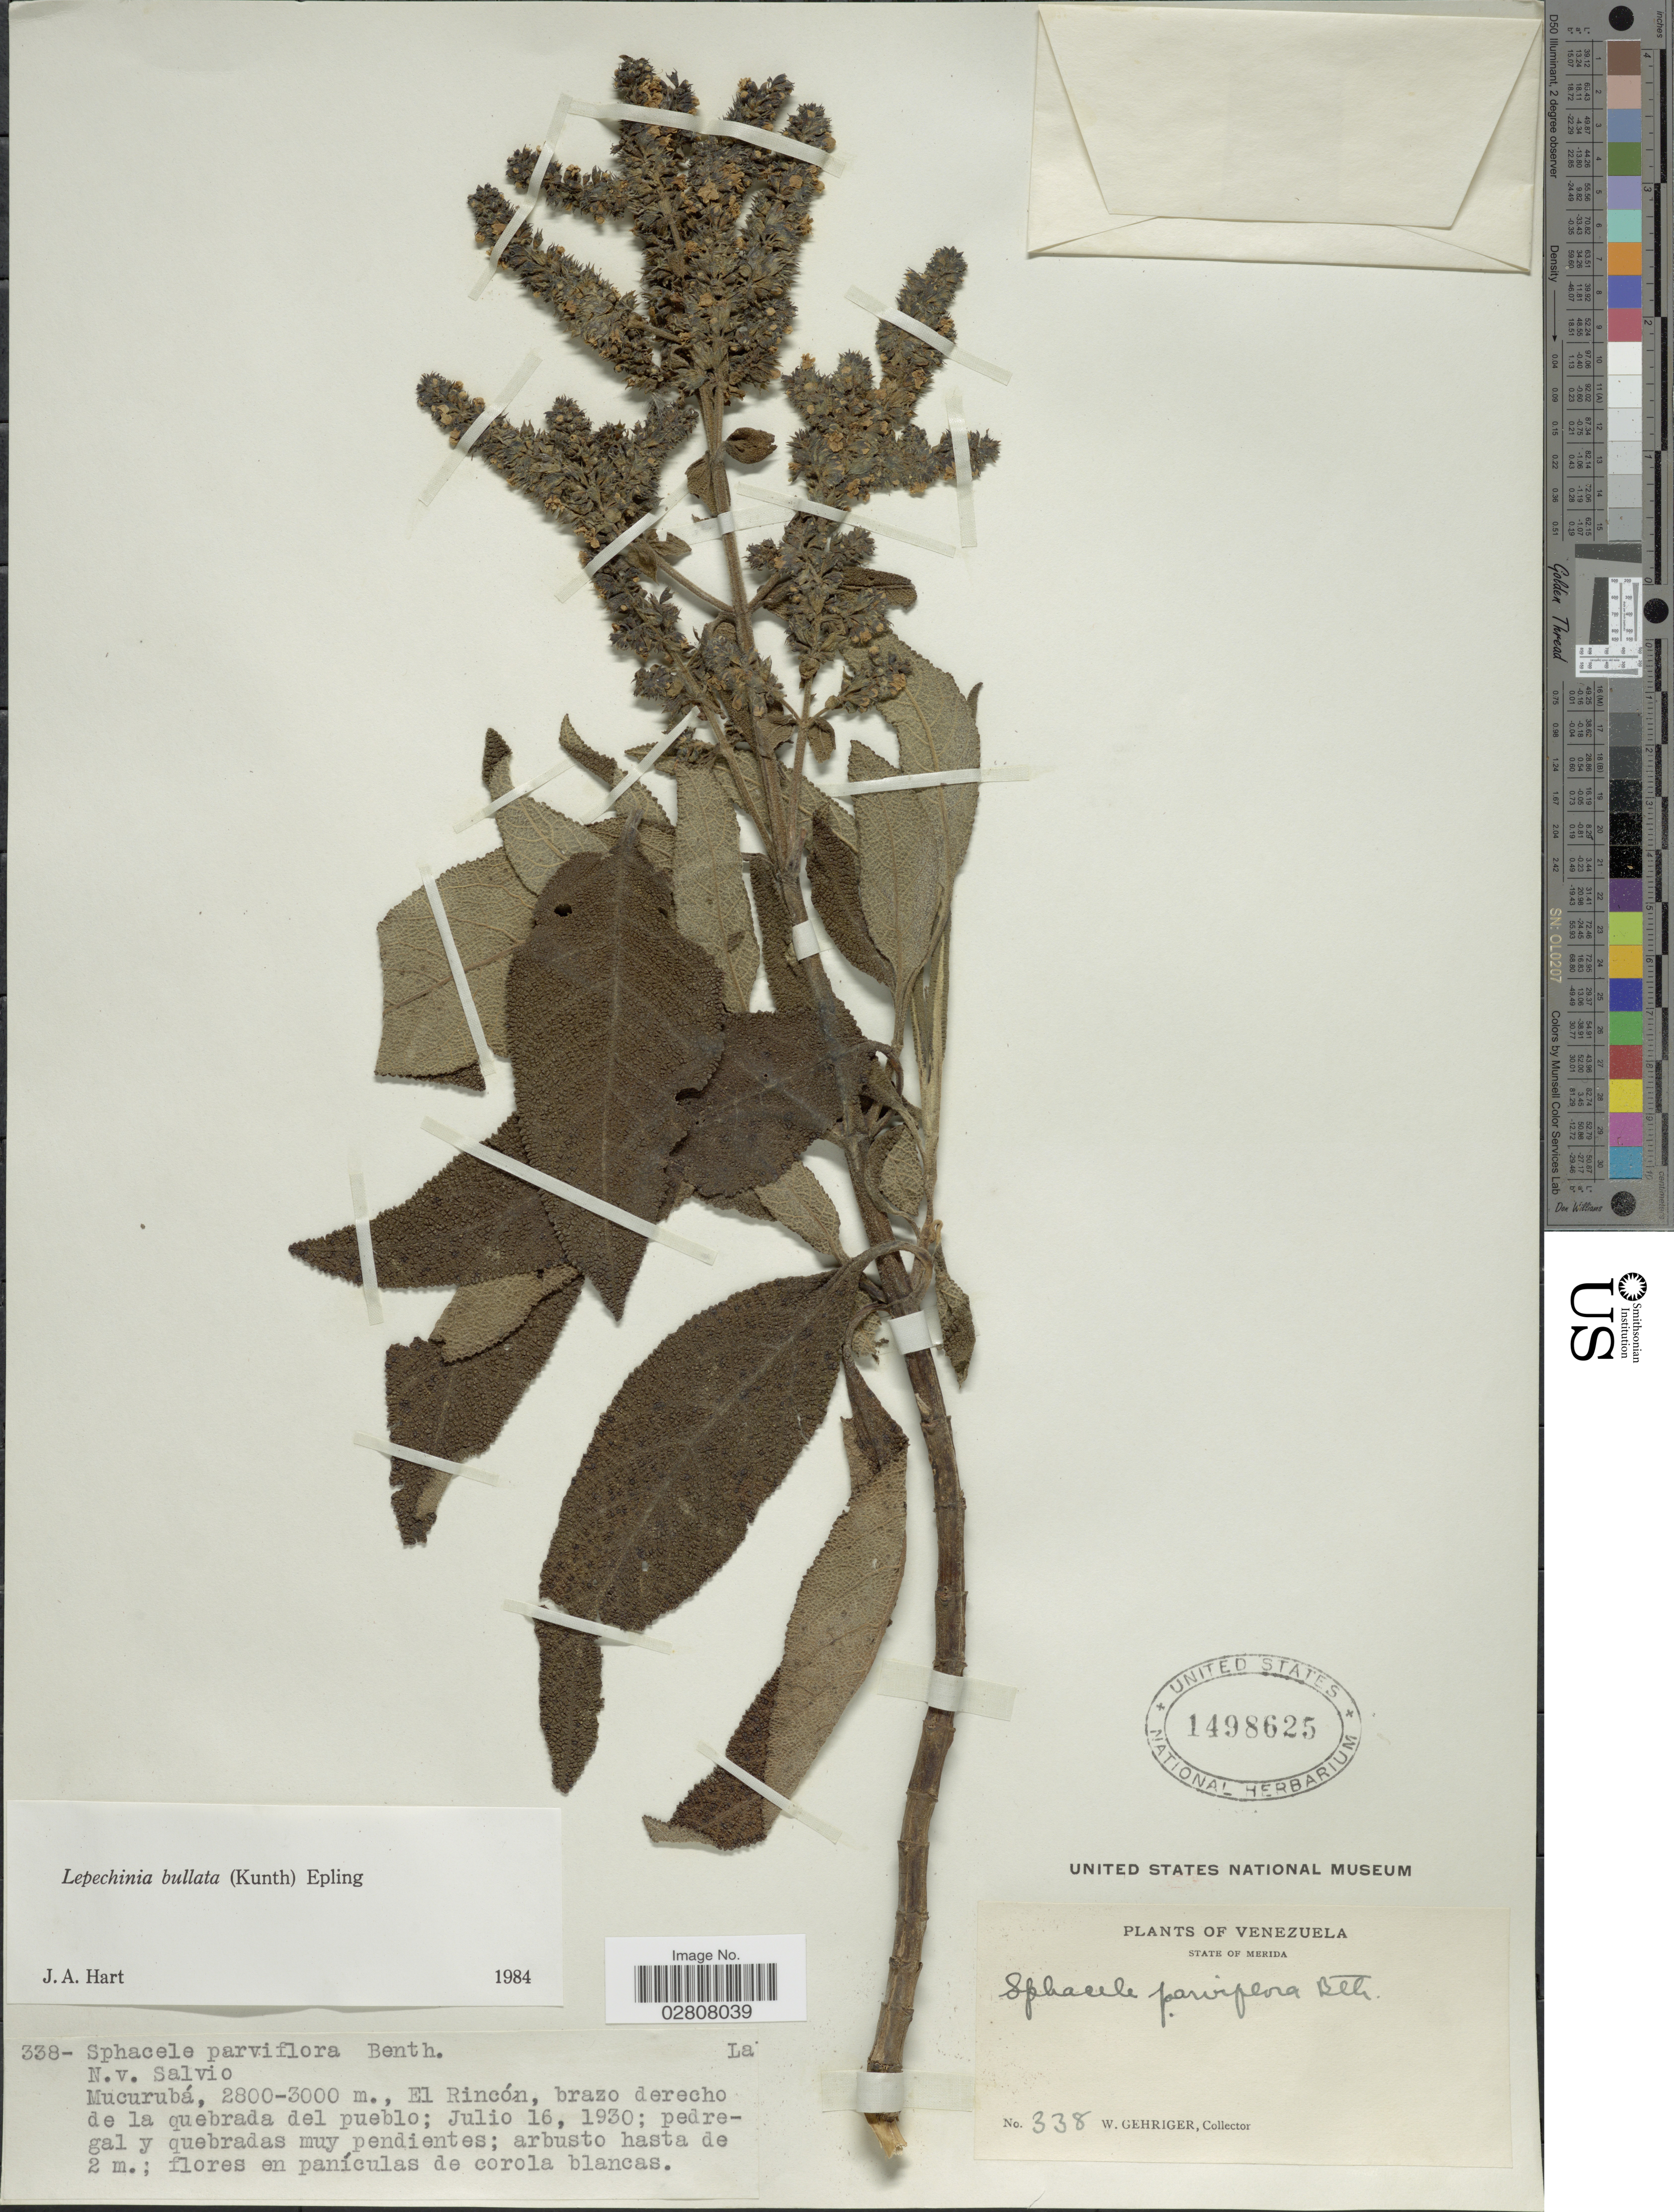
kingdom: Plantae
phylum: Tracheophyta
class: Magnoliopsida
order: Lamiales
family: Lamiaceae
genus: Lepechinia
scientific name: Lepechinia bullata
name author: (Kunth) Epling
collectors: W. Gehriger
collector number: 338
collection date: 1930-07-16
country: Venezuela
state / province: Mérida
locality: Mucurubá, El Rincón. brazo derecho de la quebrada del pueblo.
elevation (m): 2800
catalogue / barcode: US 1498625